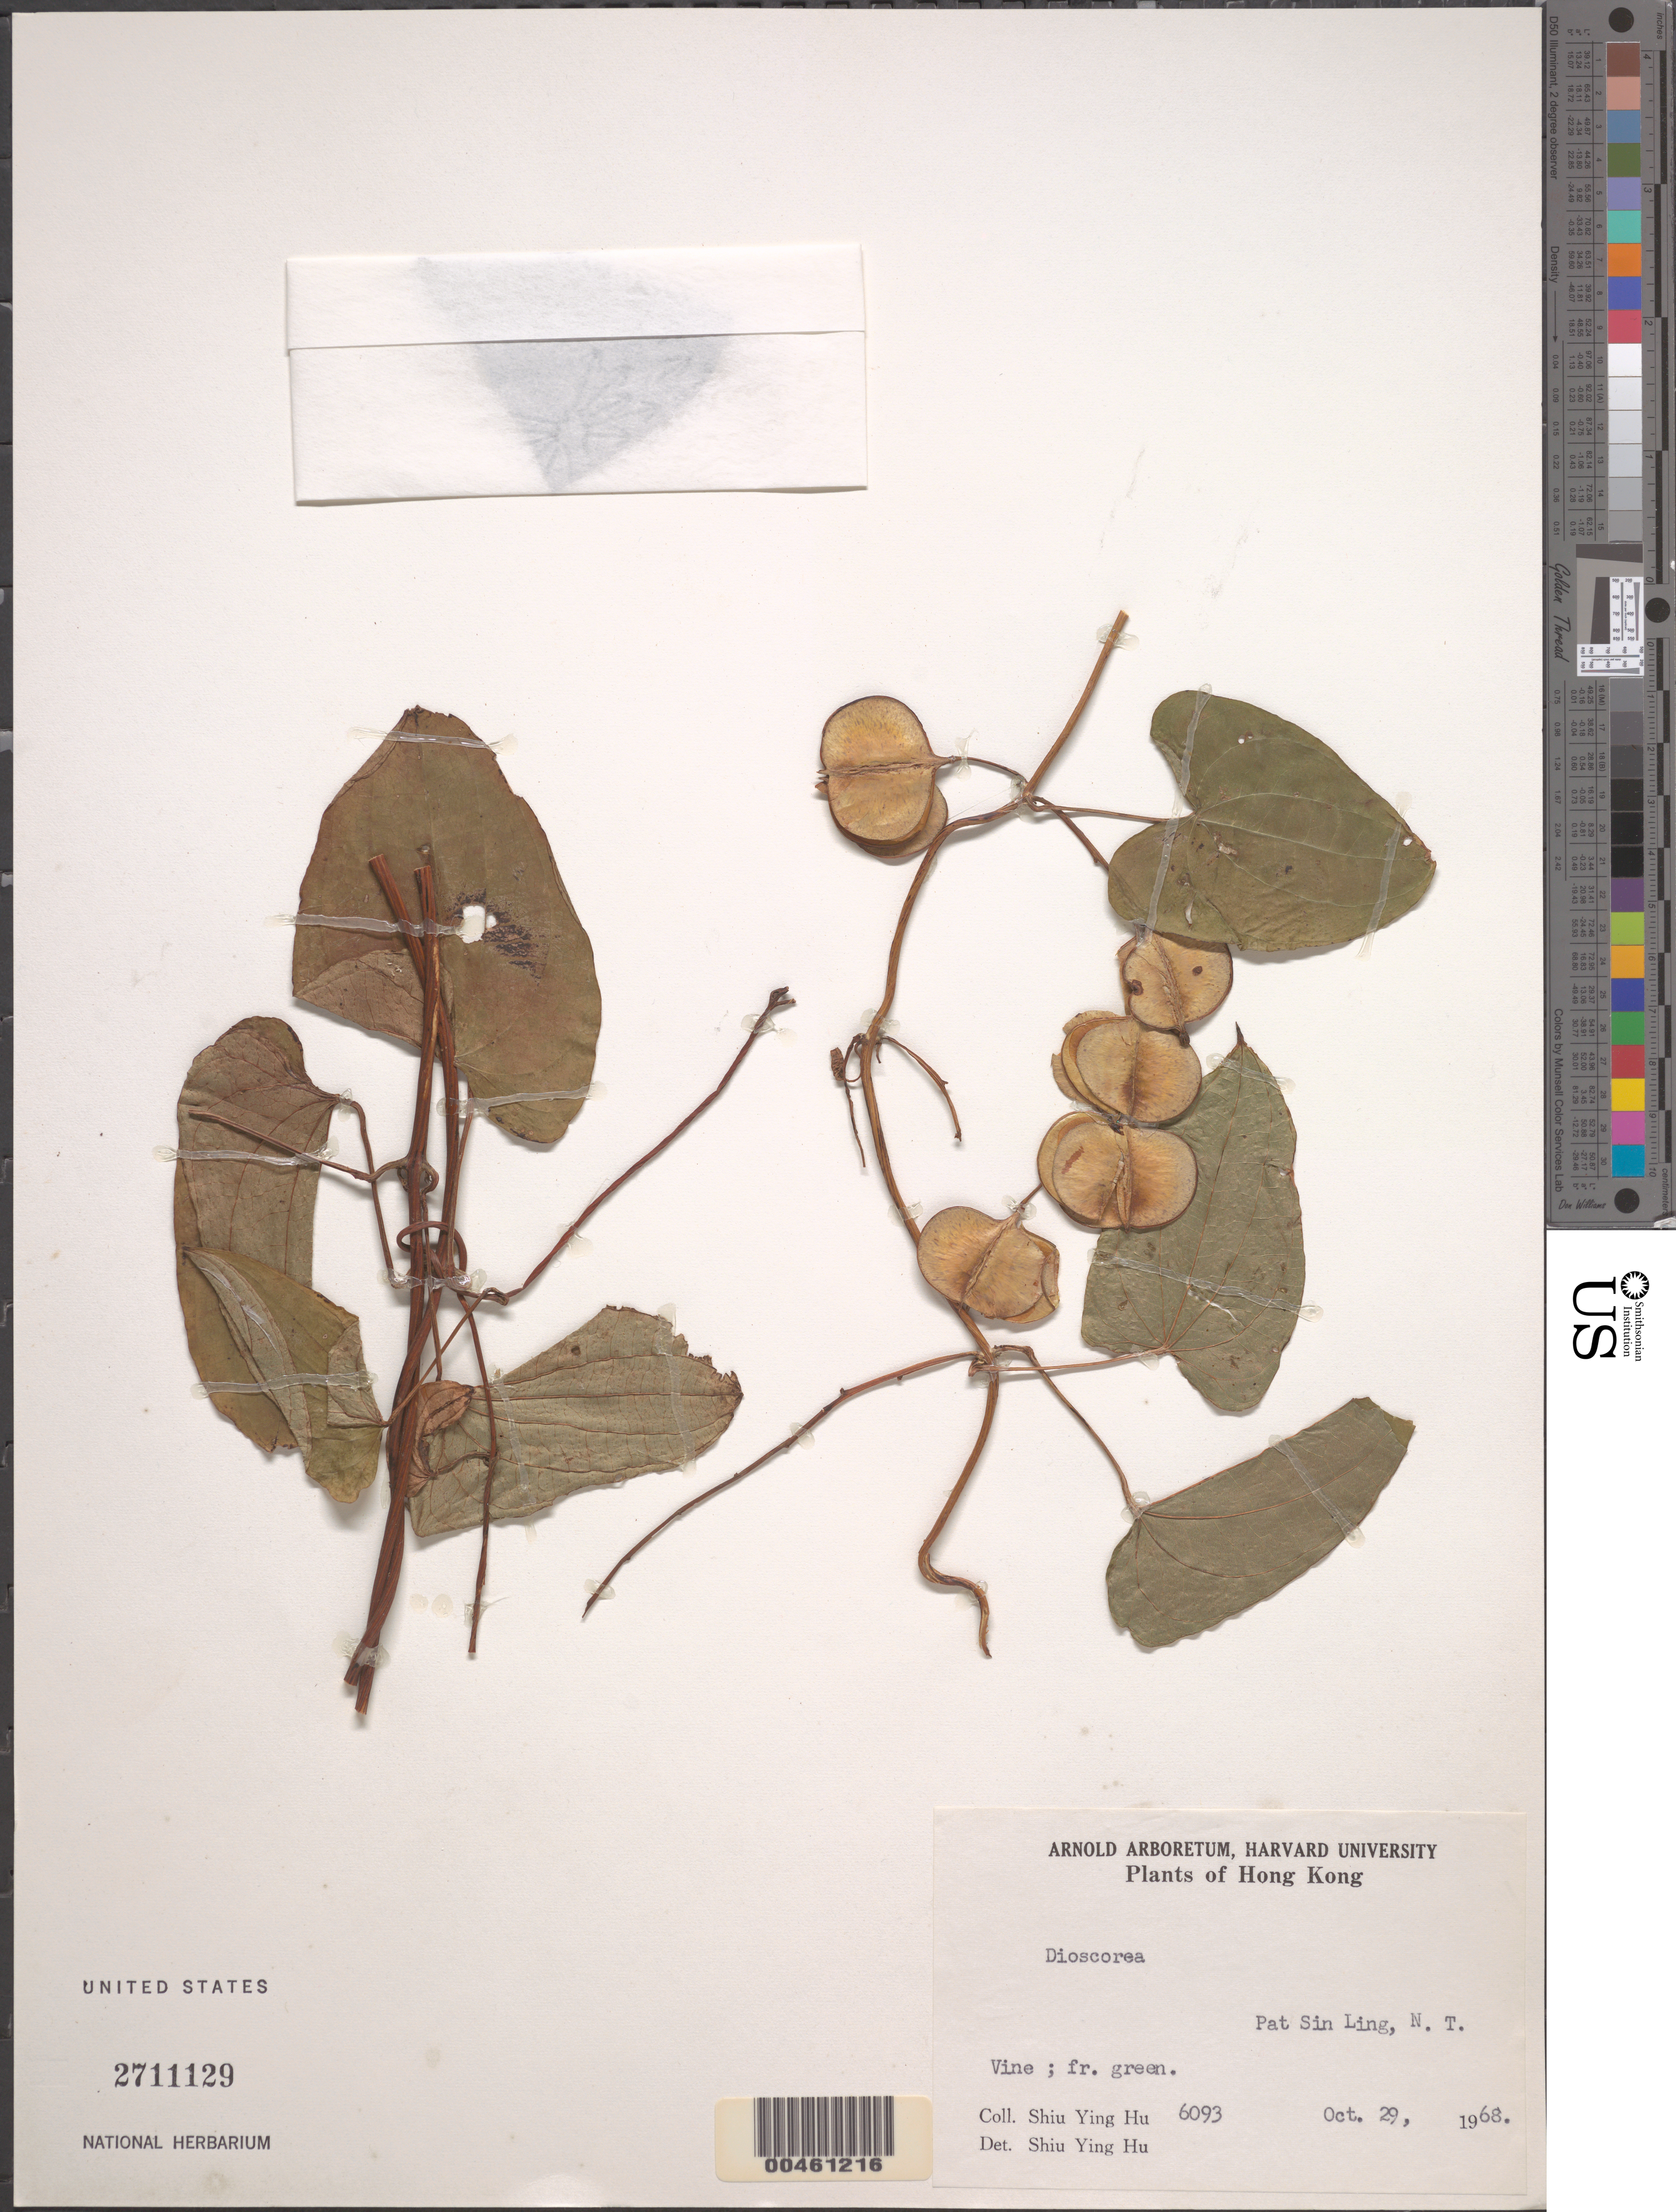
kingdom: Plantae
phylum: Tracheophyta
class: Liliopsida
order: Dioscoreales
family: Dioscoreaceae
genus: Dioscorea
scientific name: Dioscorea sp.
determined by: Hu, S. Y.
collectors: S. Y. Hu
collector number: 6093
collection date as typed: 29 Oct 1968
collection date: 1968-10-29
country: China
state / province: Hong Kong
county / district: New Territories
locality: Pat Sin Ling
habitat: Vine; fr. green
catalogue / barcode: US 2711129